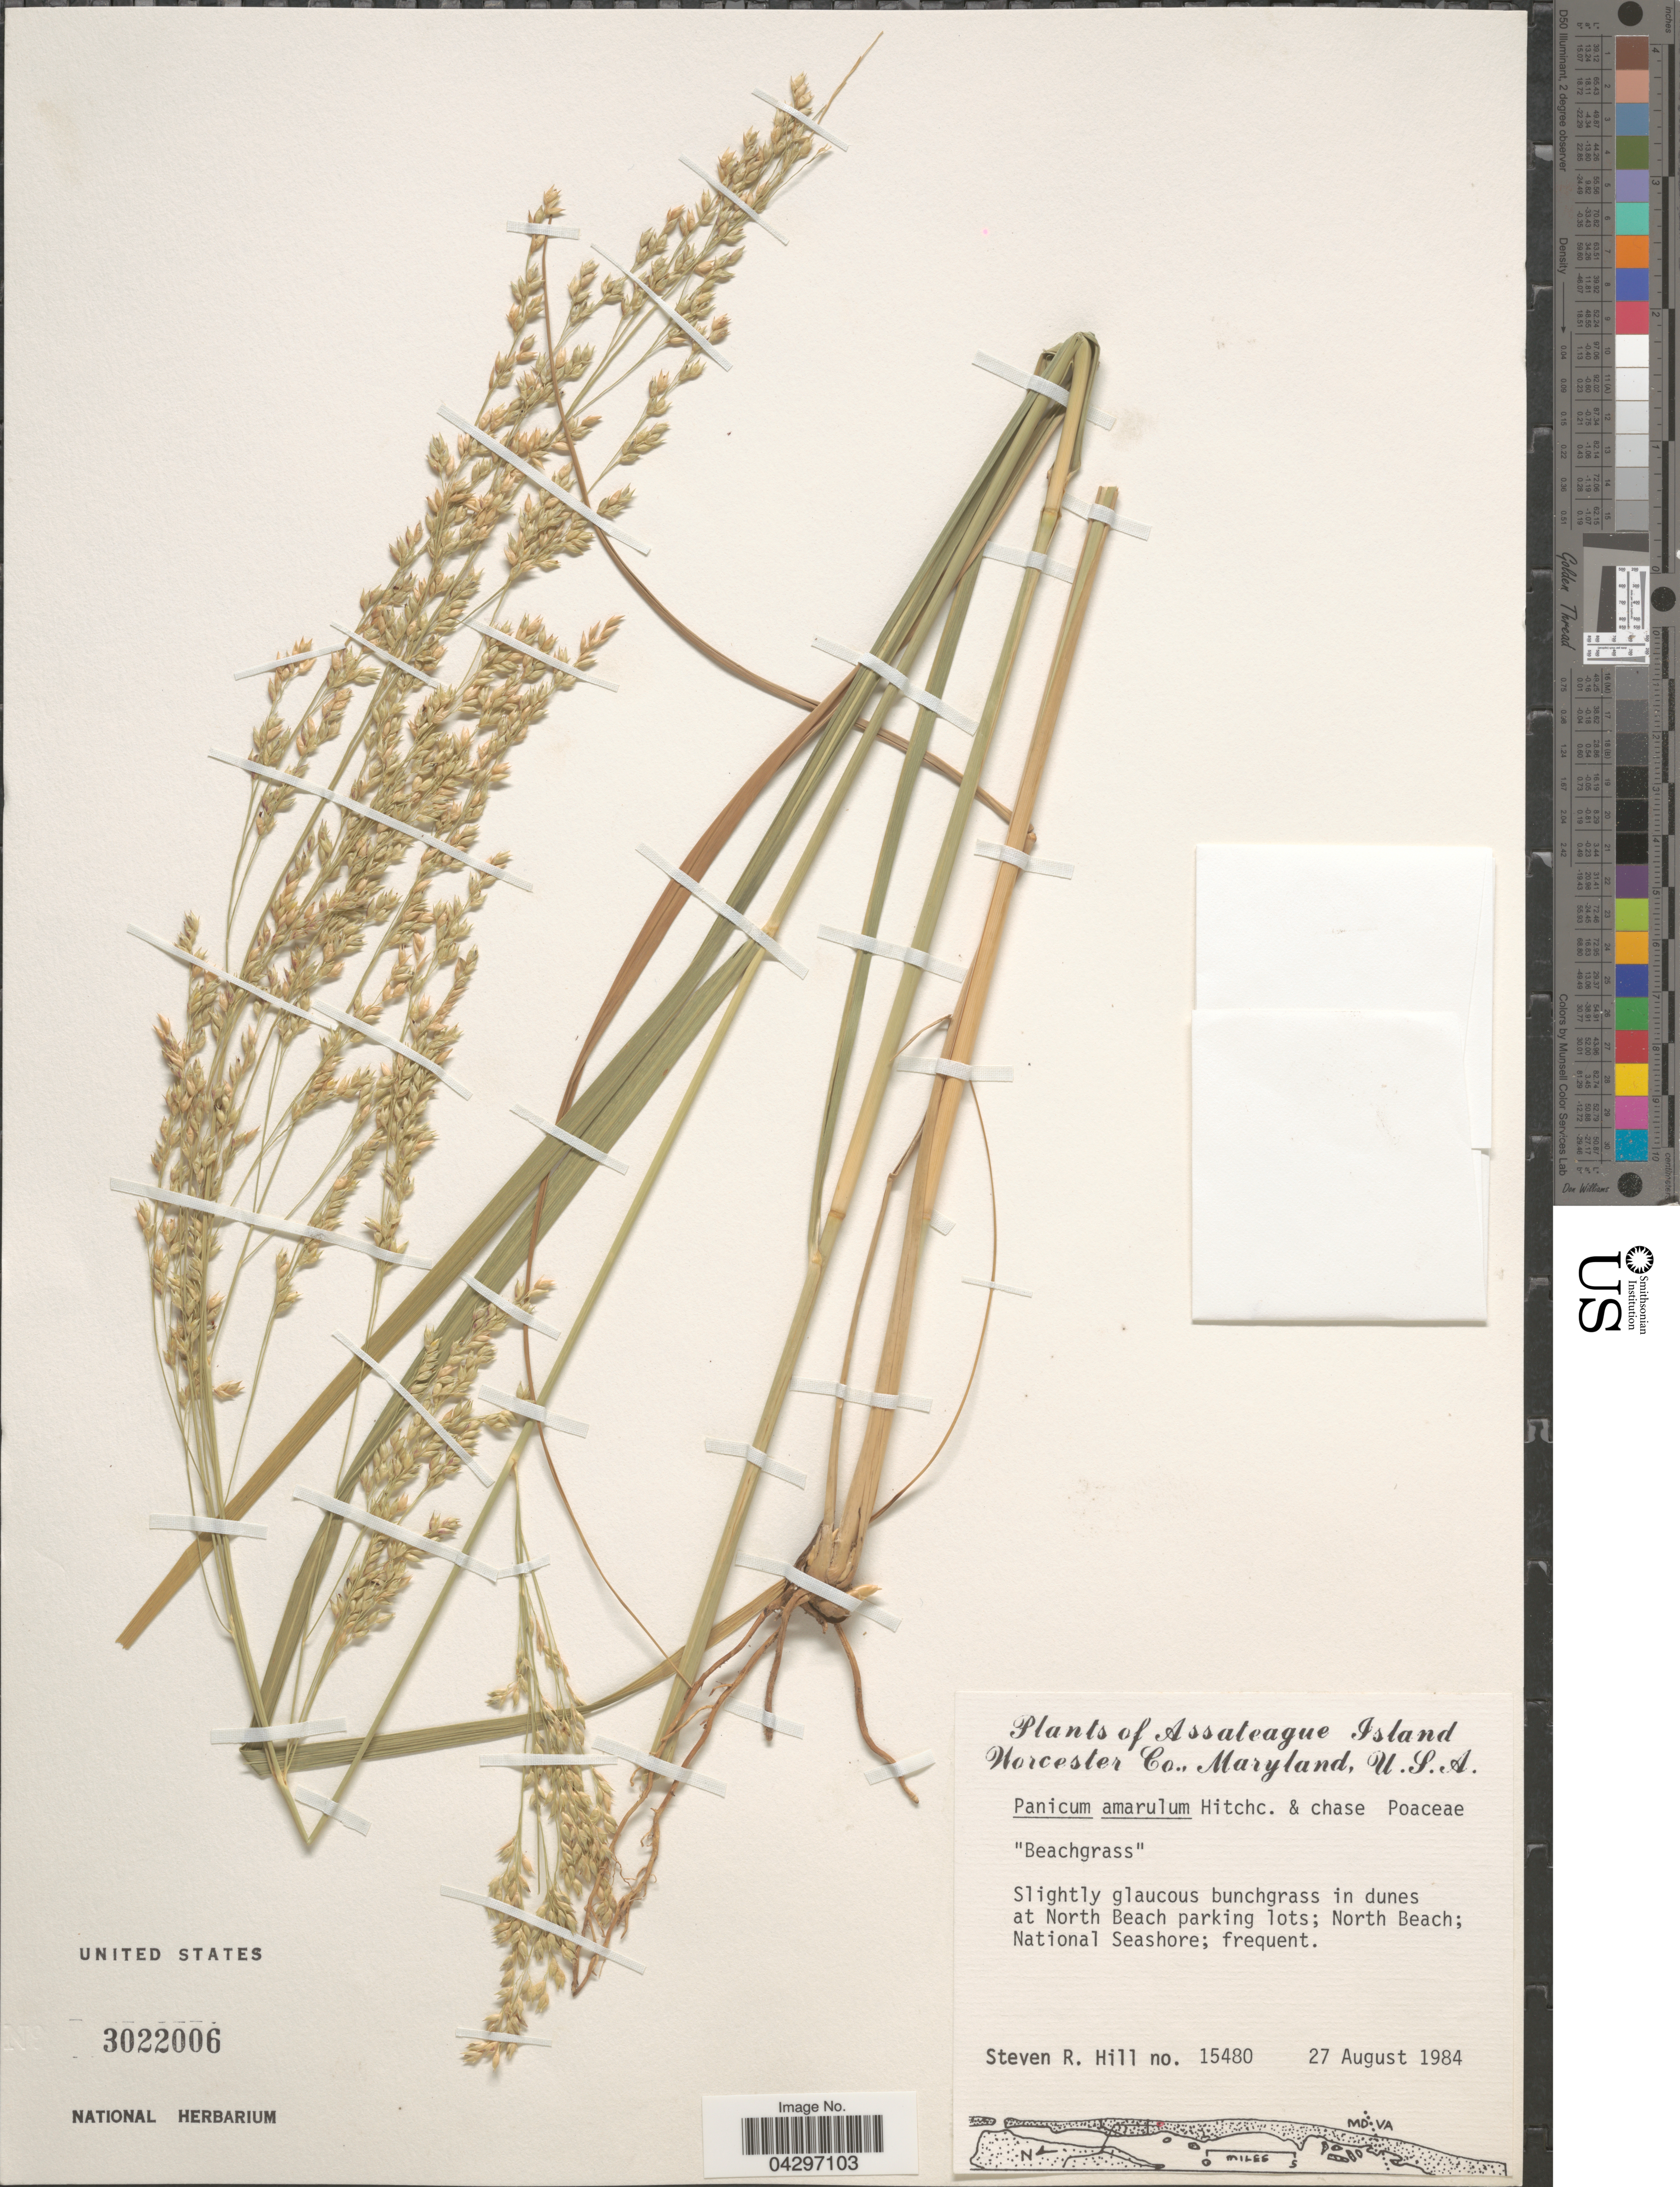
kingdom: Plantae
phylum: Tracheophyta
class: Liliopsida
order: Poales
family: Poaceae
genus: Panicum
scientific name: Panicum amarum var. amarulum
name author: (Hitchc. & Chase) Freckmann & Lelong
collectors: S. R. Hill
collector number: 15480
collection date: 1984-08-27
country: United States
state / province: Maryland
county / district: Worcester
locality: Assateague Island. Worcester Co. Slightly glacous bunchgrass in dunes at North Beach parking lots; North Beach; National Seashore; frequent.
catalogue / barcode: US 3022006